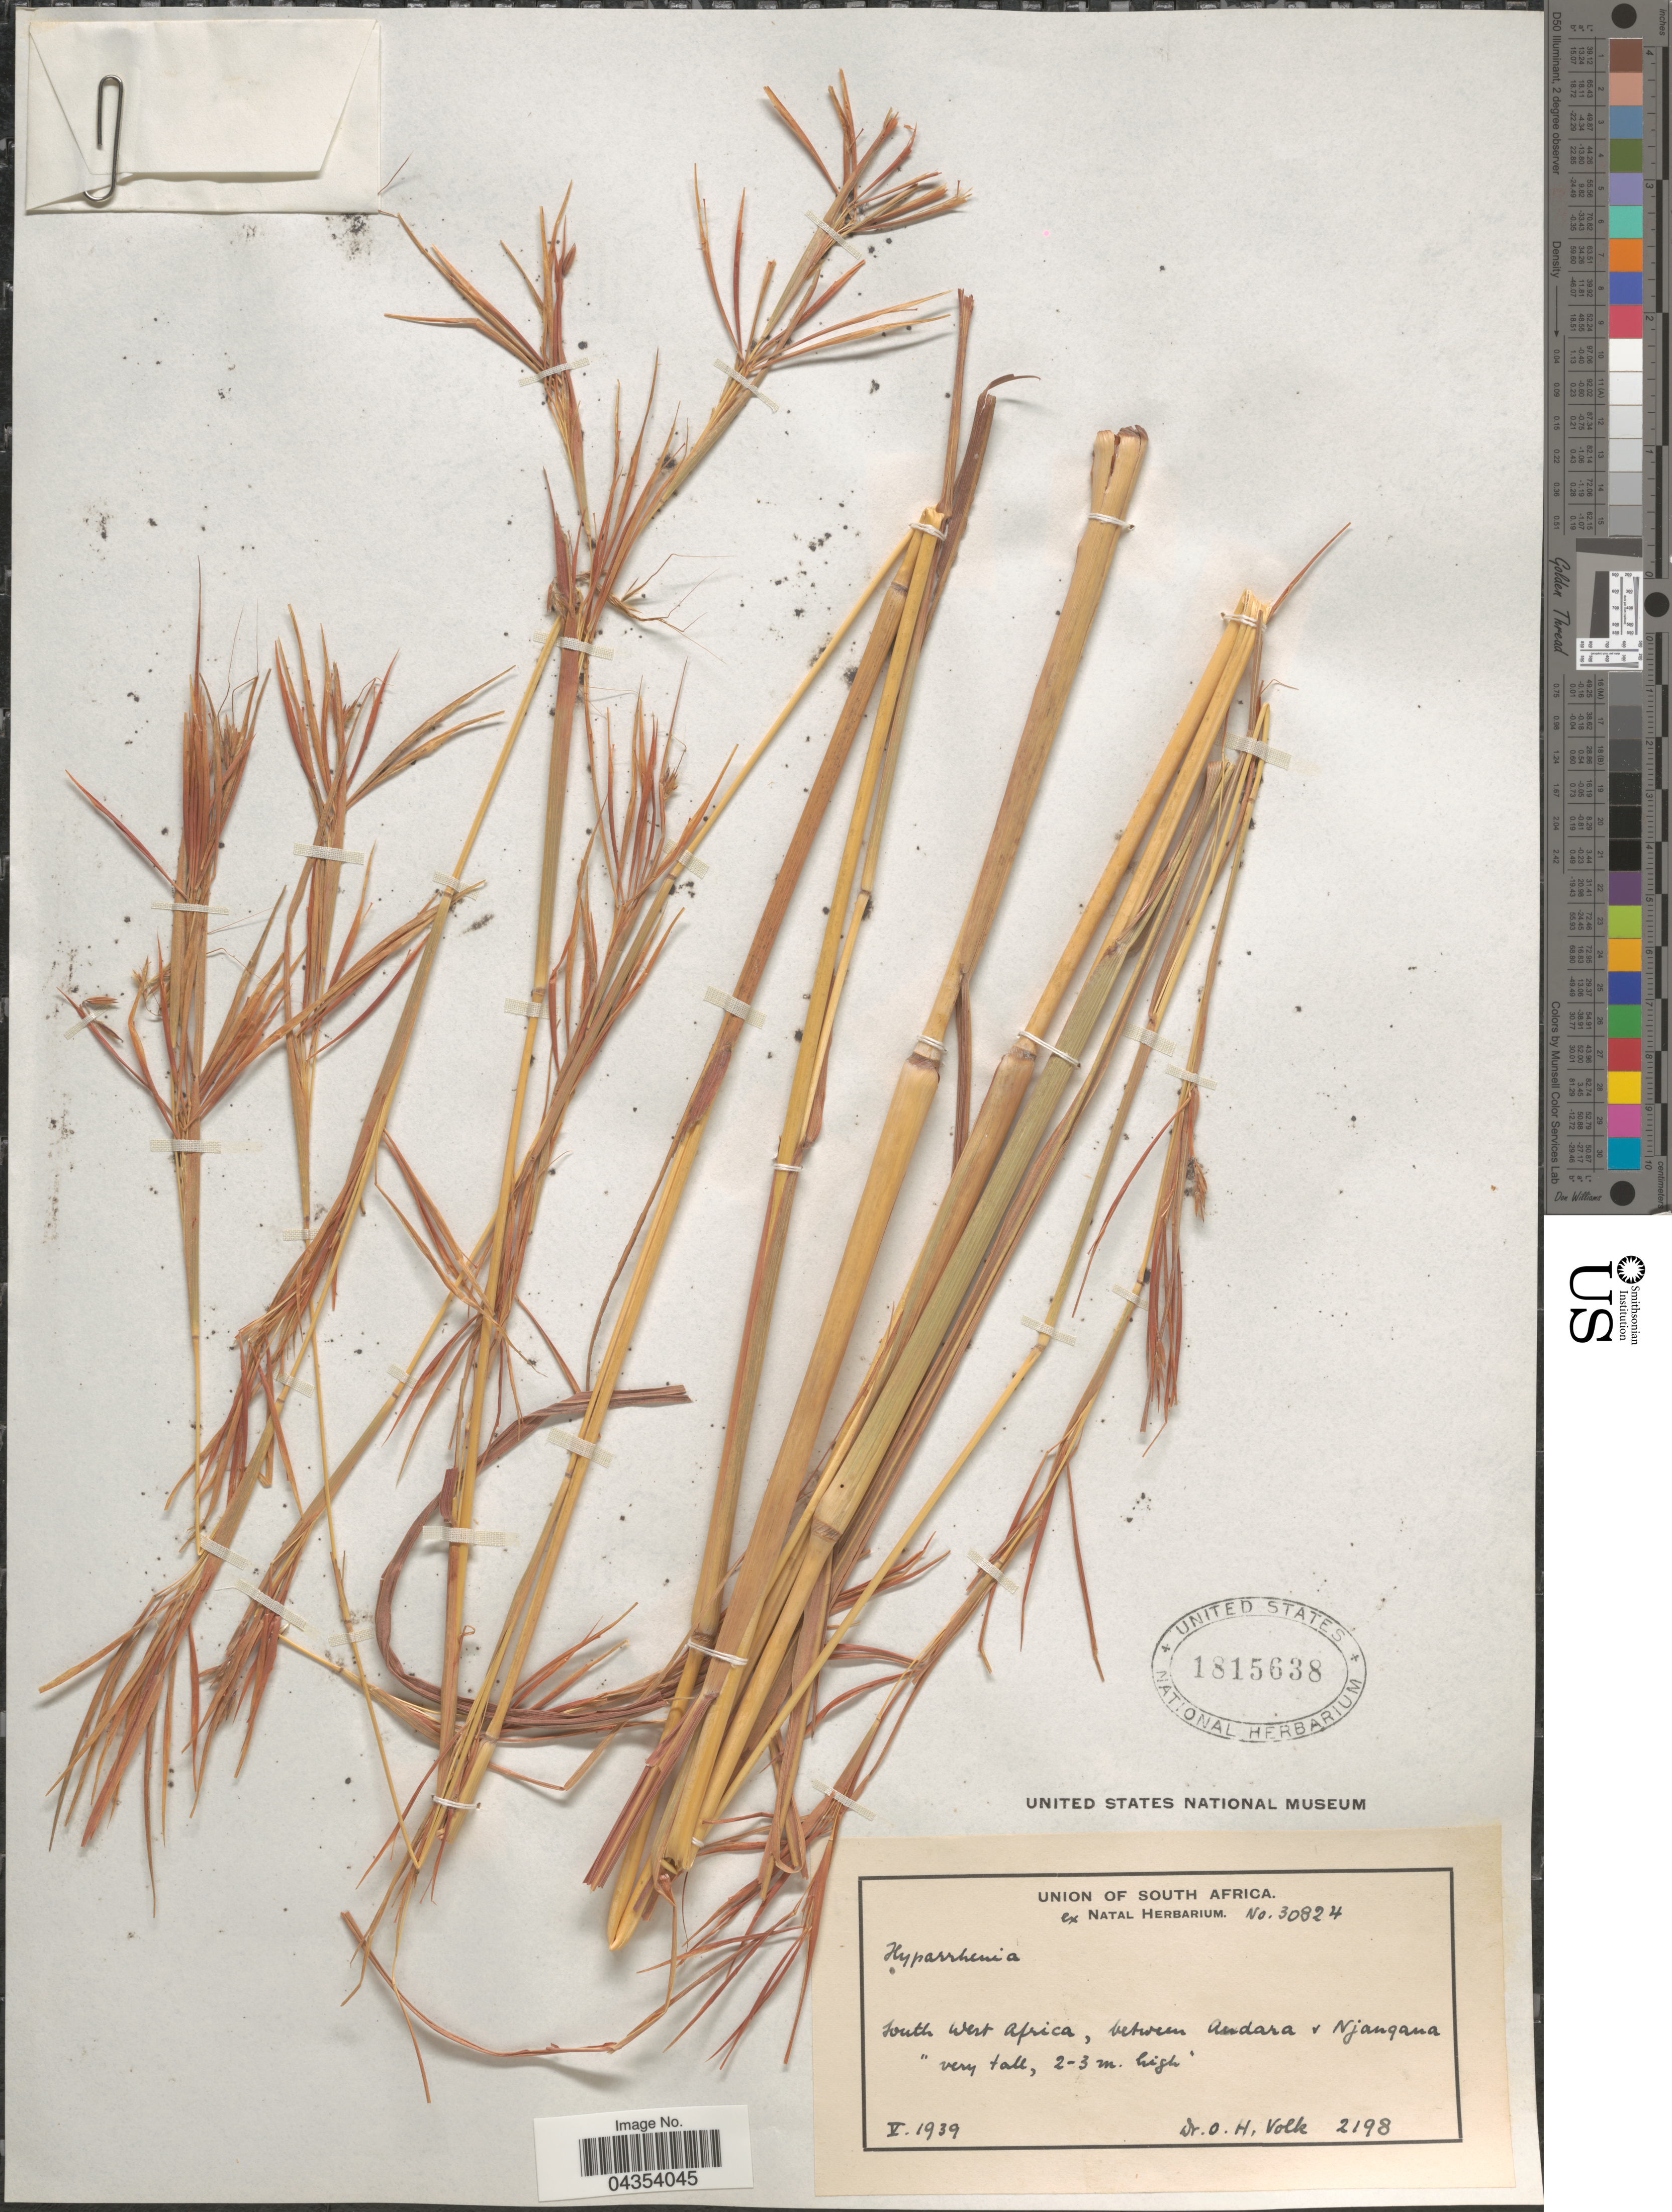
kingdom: Plantae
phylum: Tracheophyta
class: Liliopsida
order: Poales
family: Poaceae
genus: Hyparrhenia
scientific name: Hyparrhenia sp.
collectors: O. Volk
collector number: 2198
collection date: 1939-05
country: Namibia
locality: South West Africa, between Andara & Njanqaua.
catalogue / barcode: US 1815638